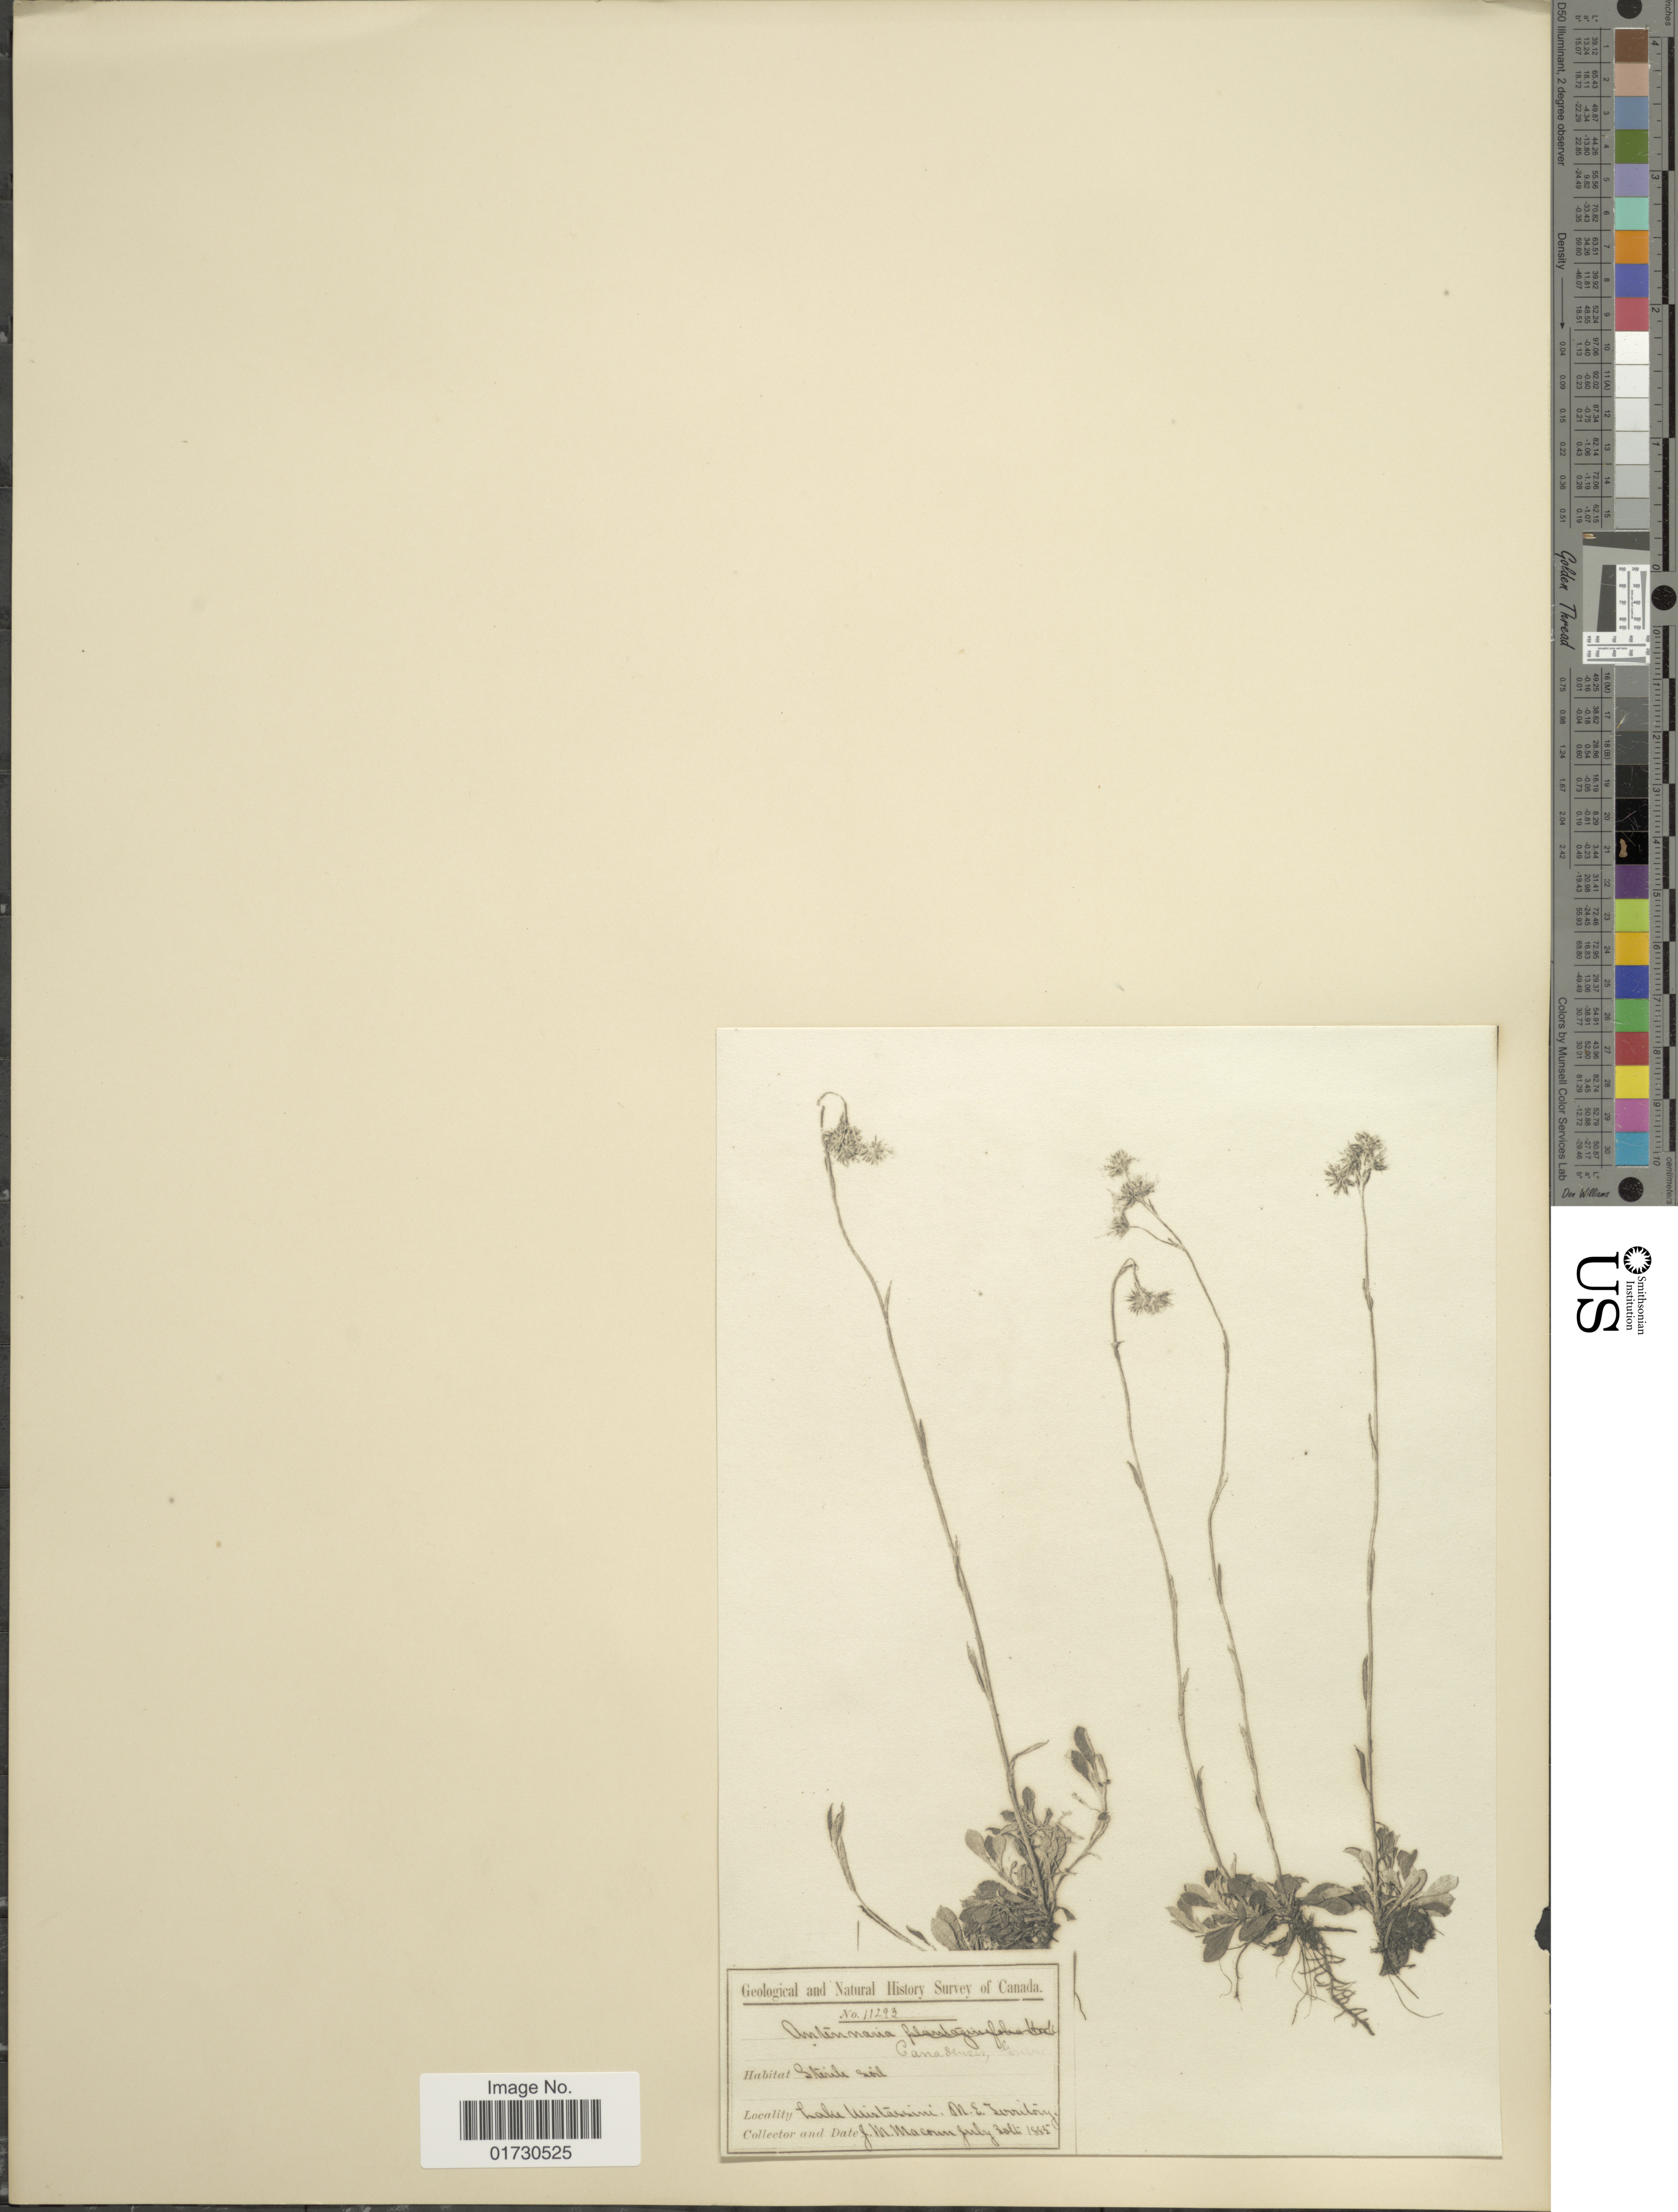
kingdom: Plantae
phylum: Tracheophyta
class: Magnoliopsida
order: Asterales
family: Asteraceae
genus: Antennaria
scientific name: Antennaria canadensis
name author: Greene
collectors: J. M. Macoun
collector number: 11293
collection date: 1885-07-30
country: Canada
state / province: Quebec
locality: Lake Mistassini, N. E. Territory